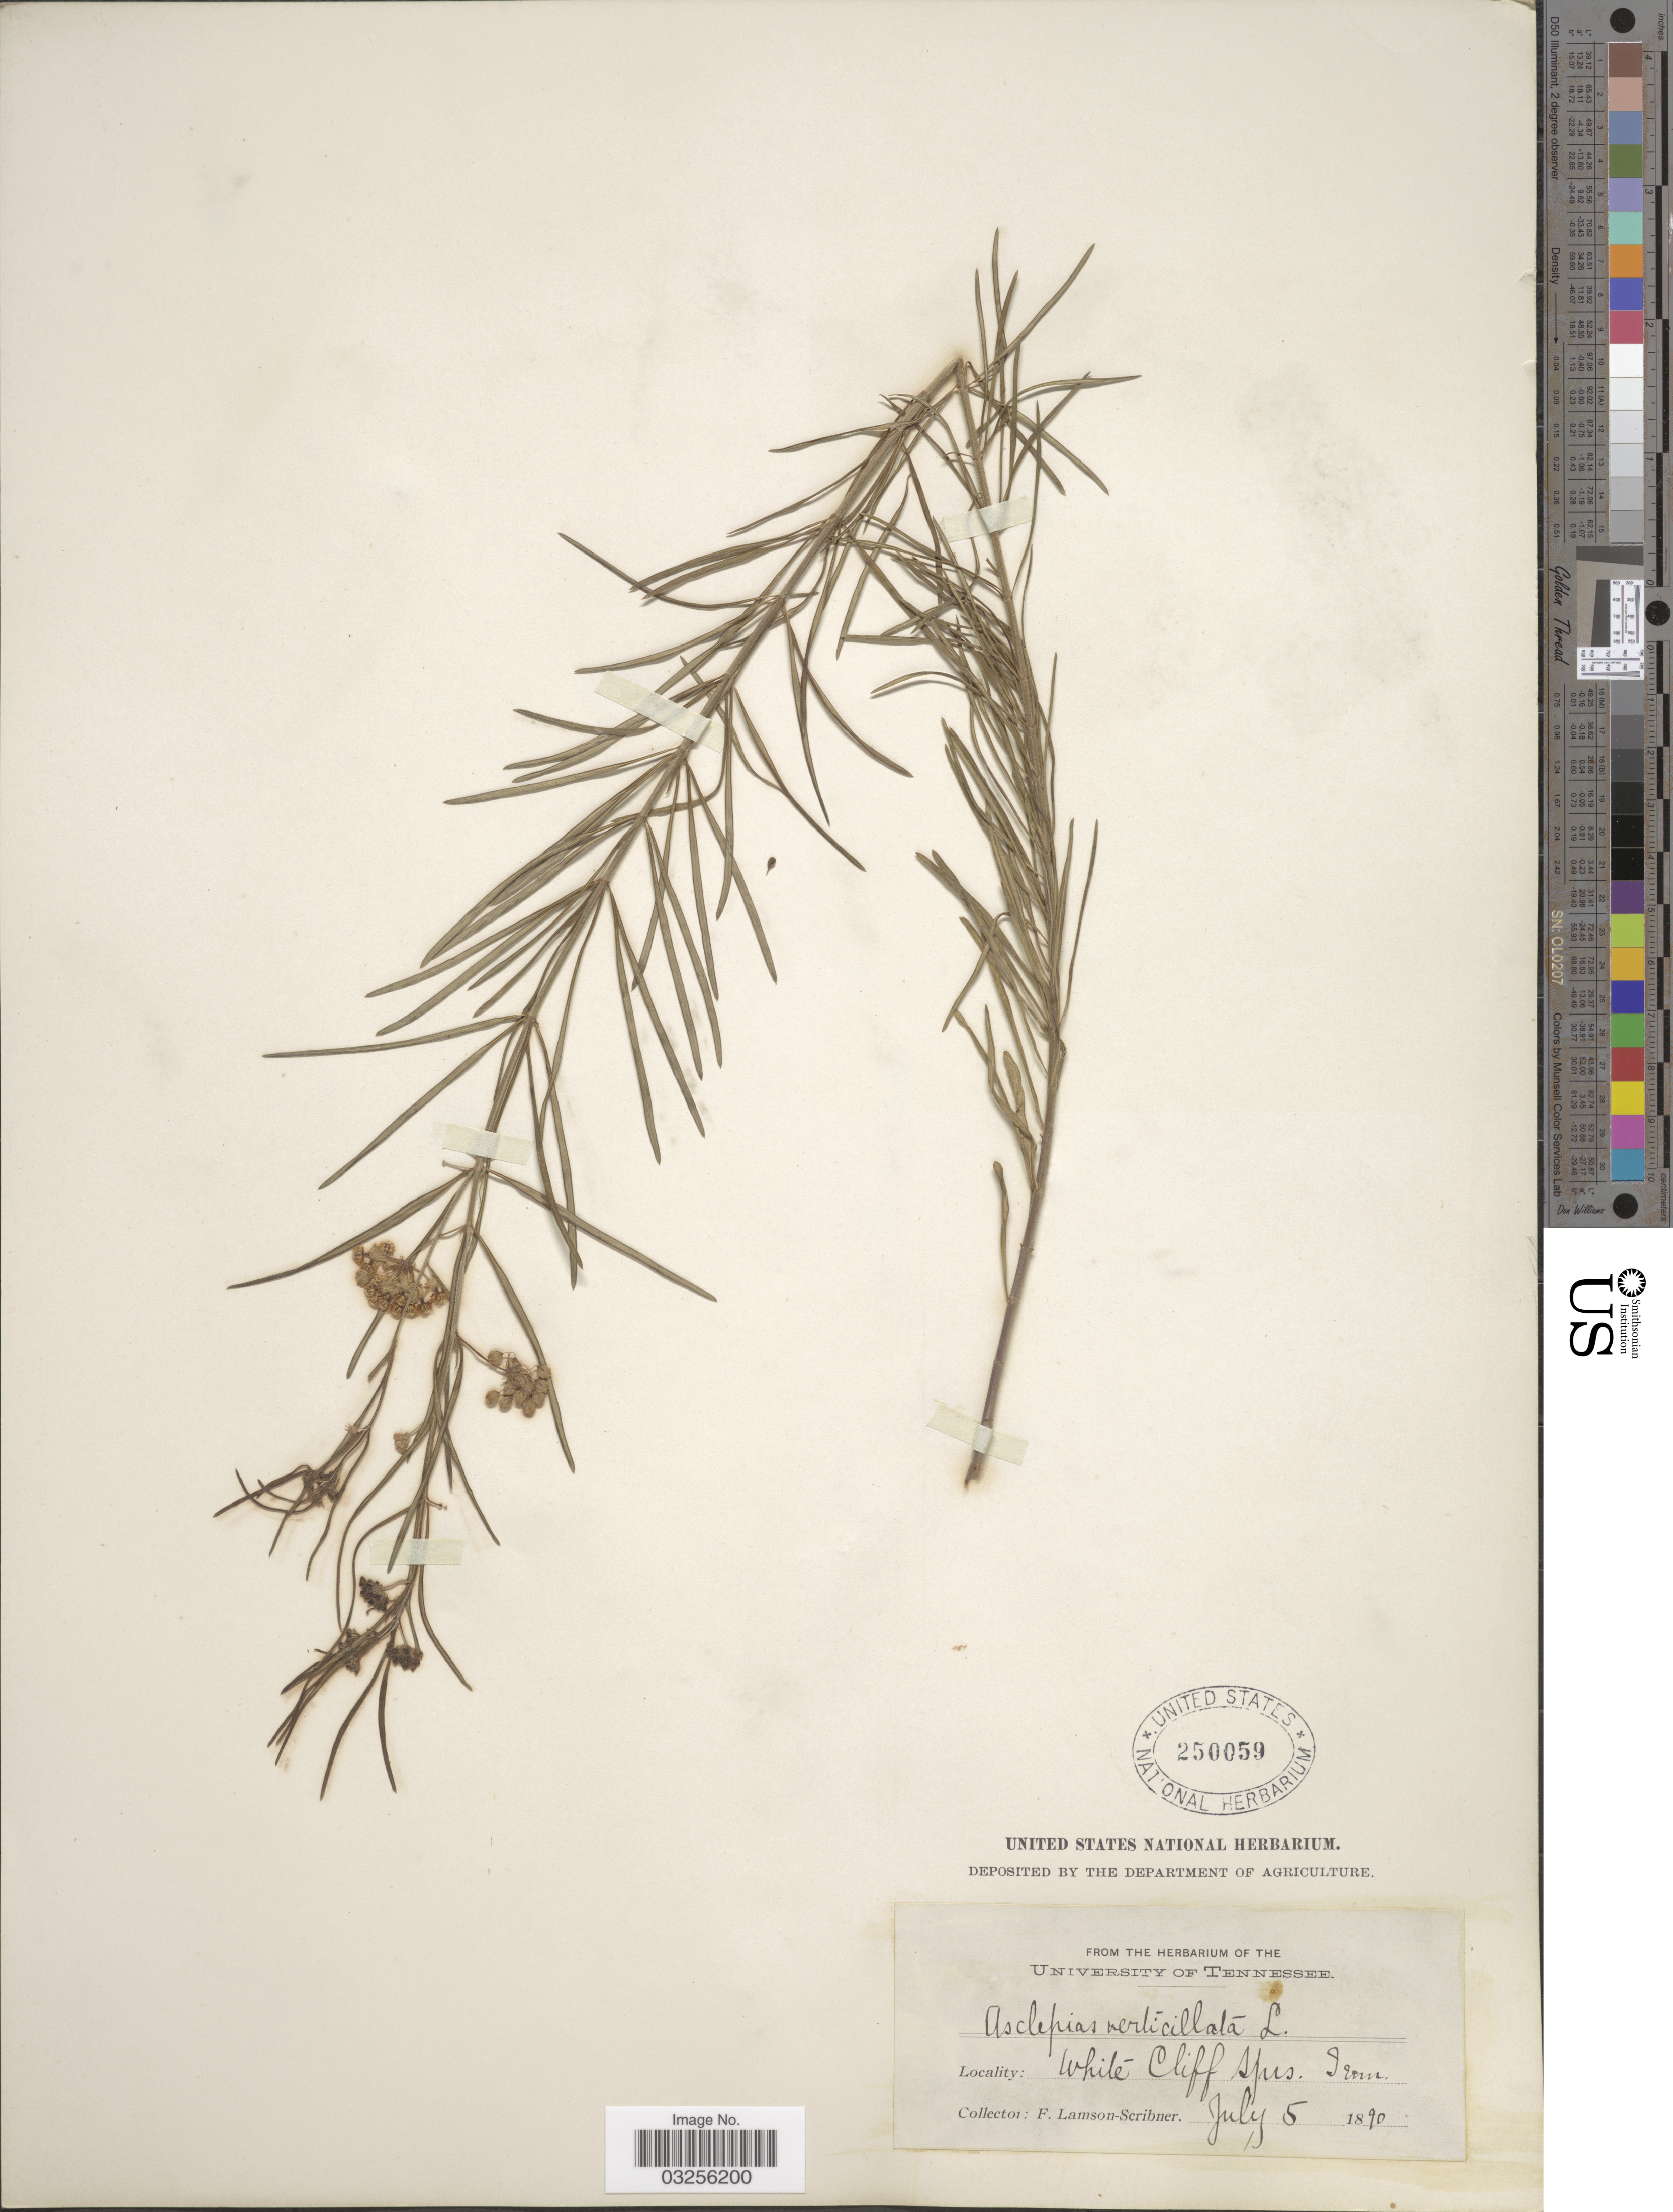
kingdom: Plantae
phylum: Tracheophyta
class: Magnoliopsida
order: Gentianales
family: Apocynaceae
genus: Asclepias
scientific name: Asclepias verticillata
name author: L.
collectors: F. Lamson-Scribner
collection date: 1890-07-05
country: United States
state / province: Tennessee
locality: White Cliff Sprs.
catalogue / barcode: US 250059